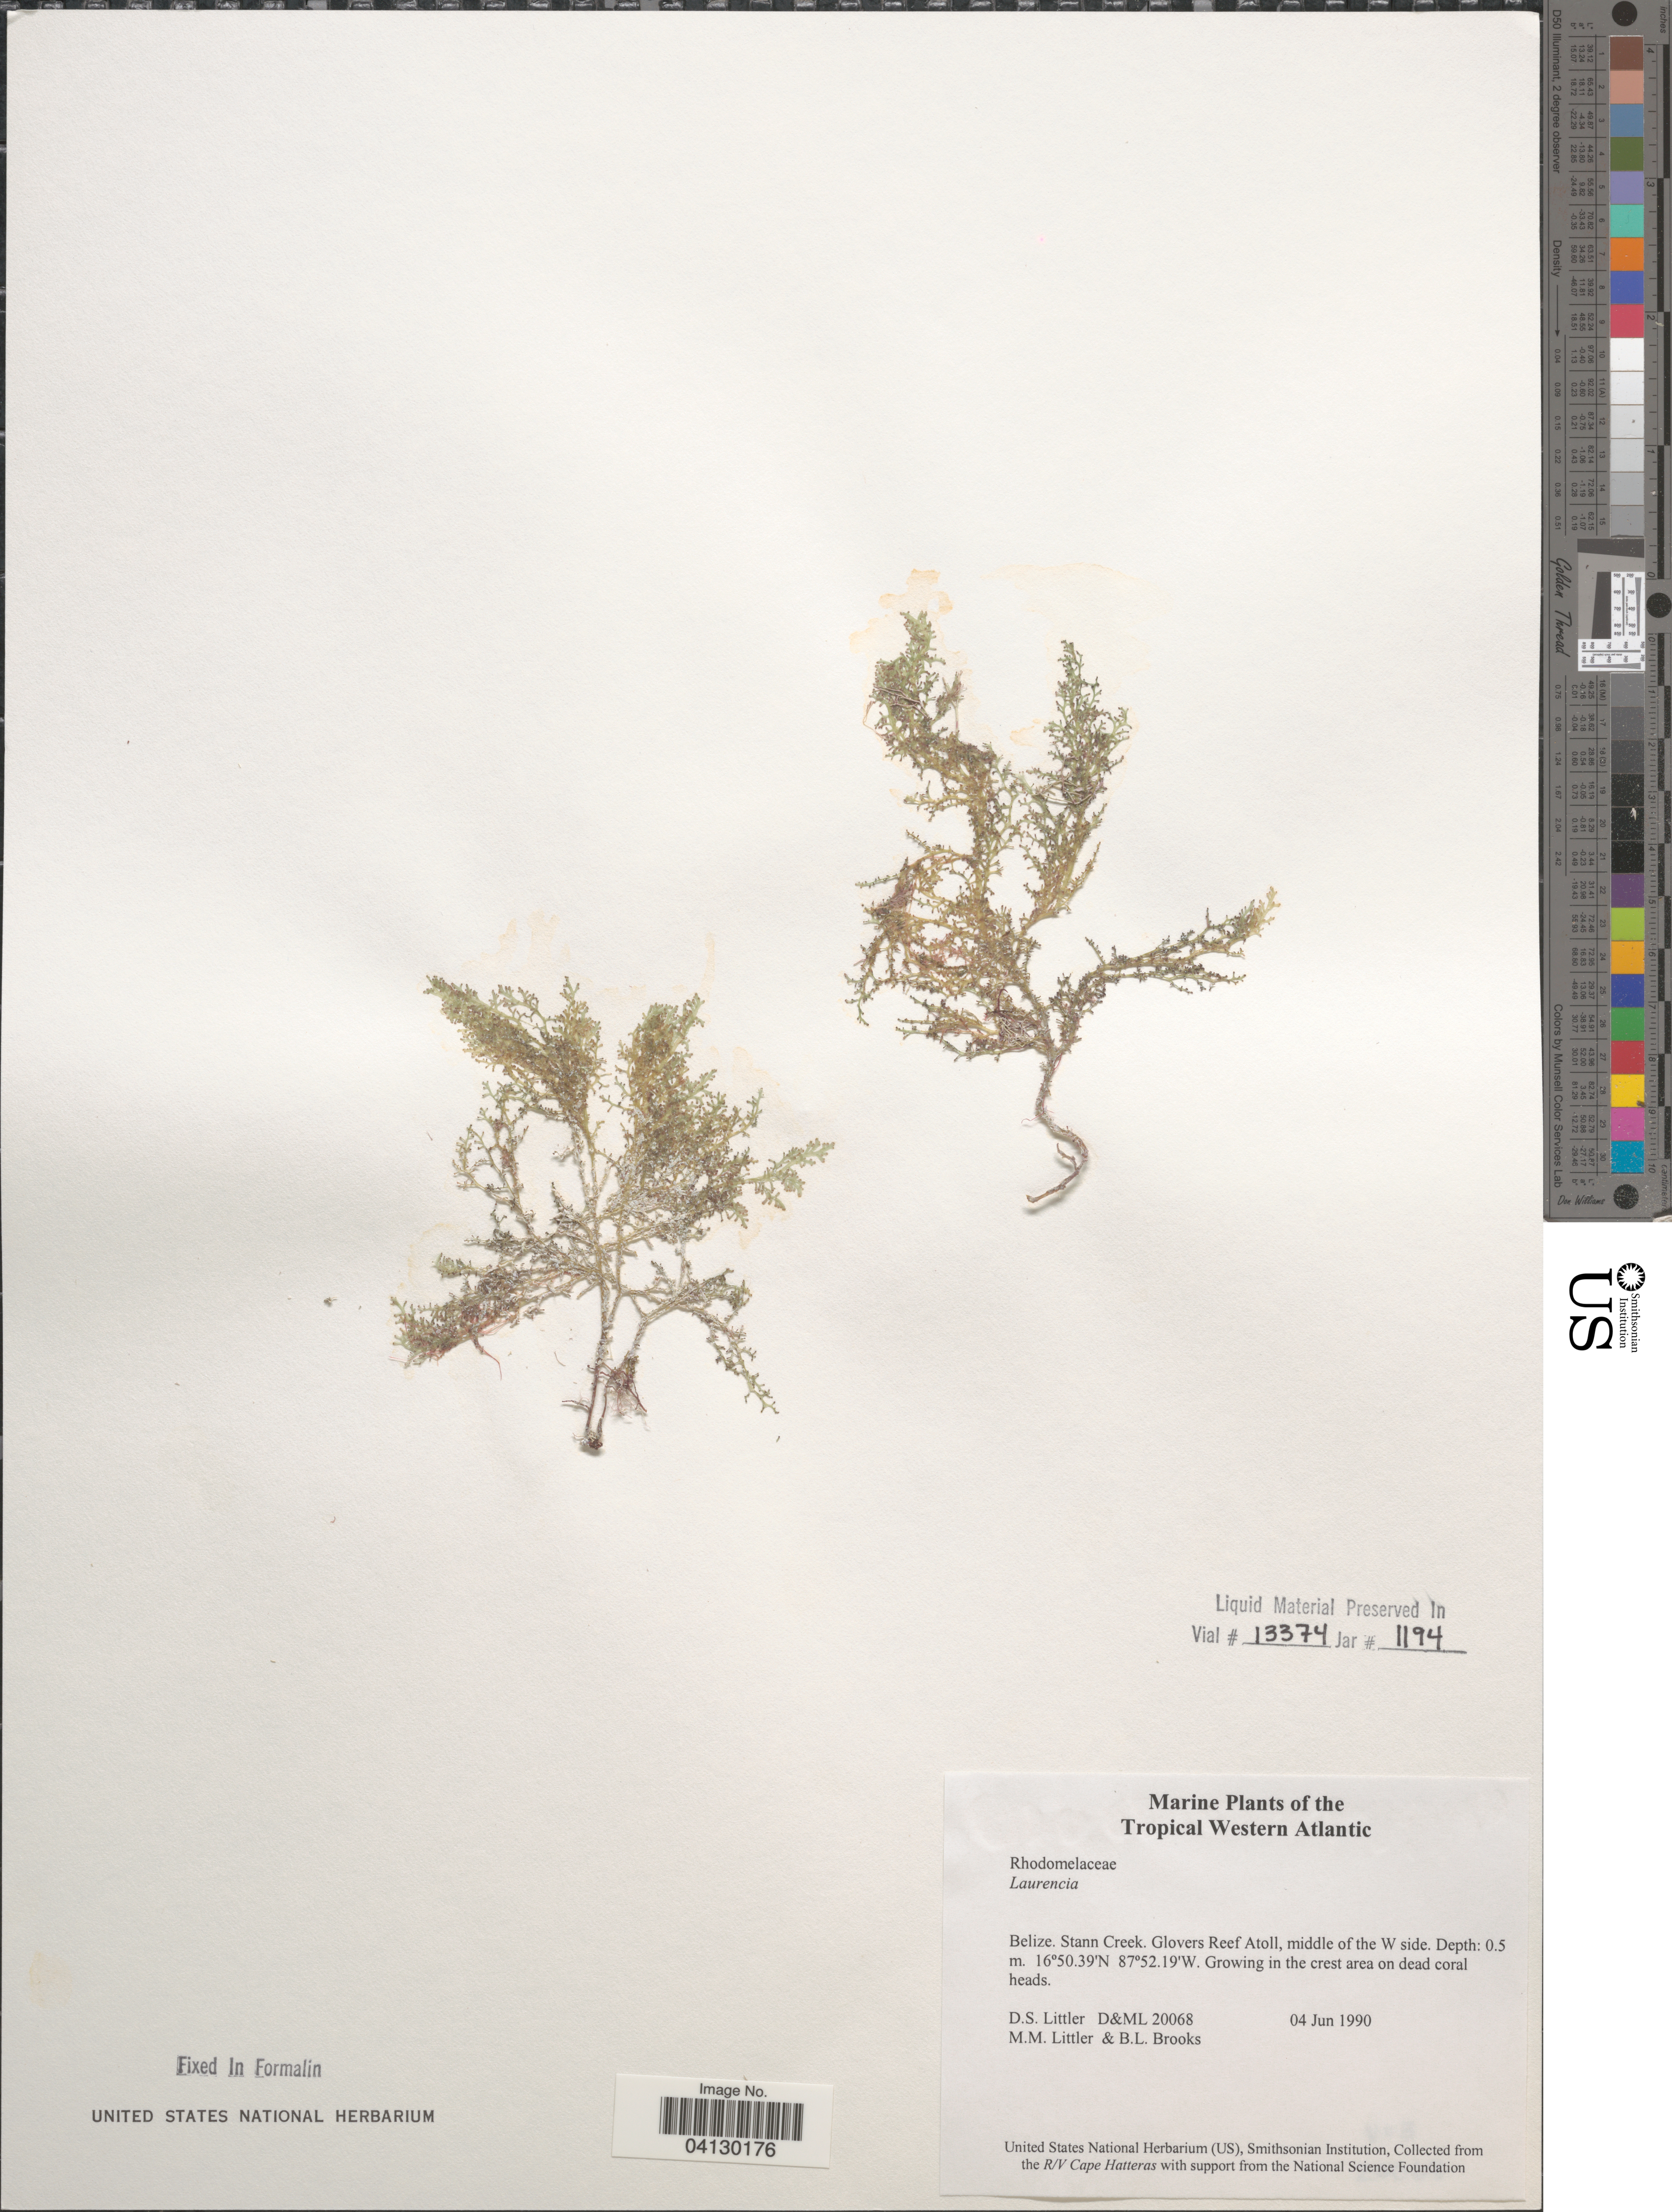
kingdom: Plantae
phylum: Rhodophyta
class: Florideophyceae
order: Ceramiales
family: Rhodomelaceae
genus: Laurencia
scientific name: Laurencia sp.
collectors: D. S. Littler & B. Brooks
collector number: D&ML 20068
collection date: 1990-06-04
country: Belize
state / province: Stann Creek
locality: The Tropical Western Atlantic. Glovers Reef Atoll, middle of the W side.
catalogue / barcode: US 328574